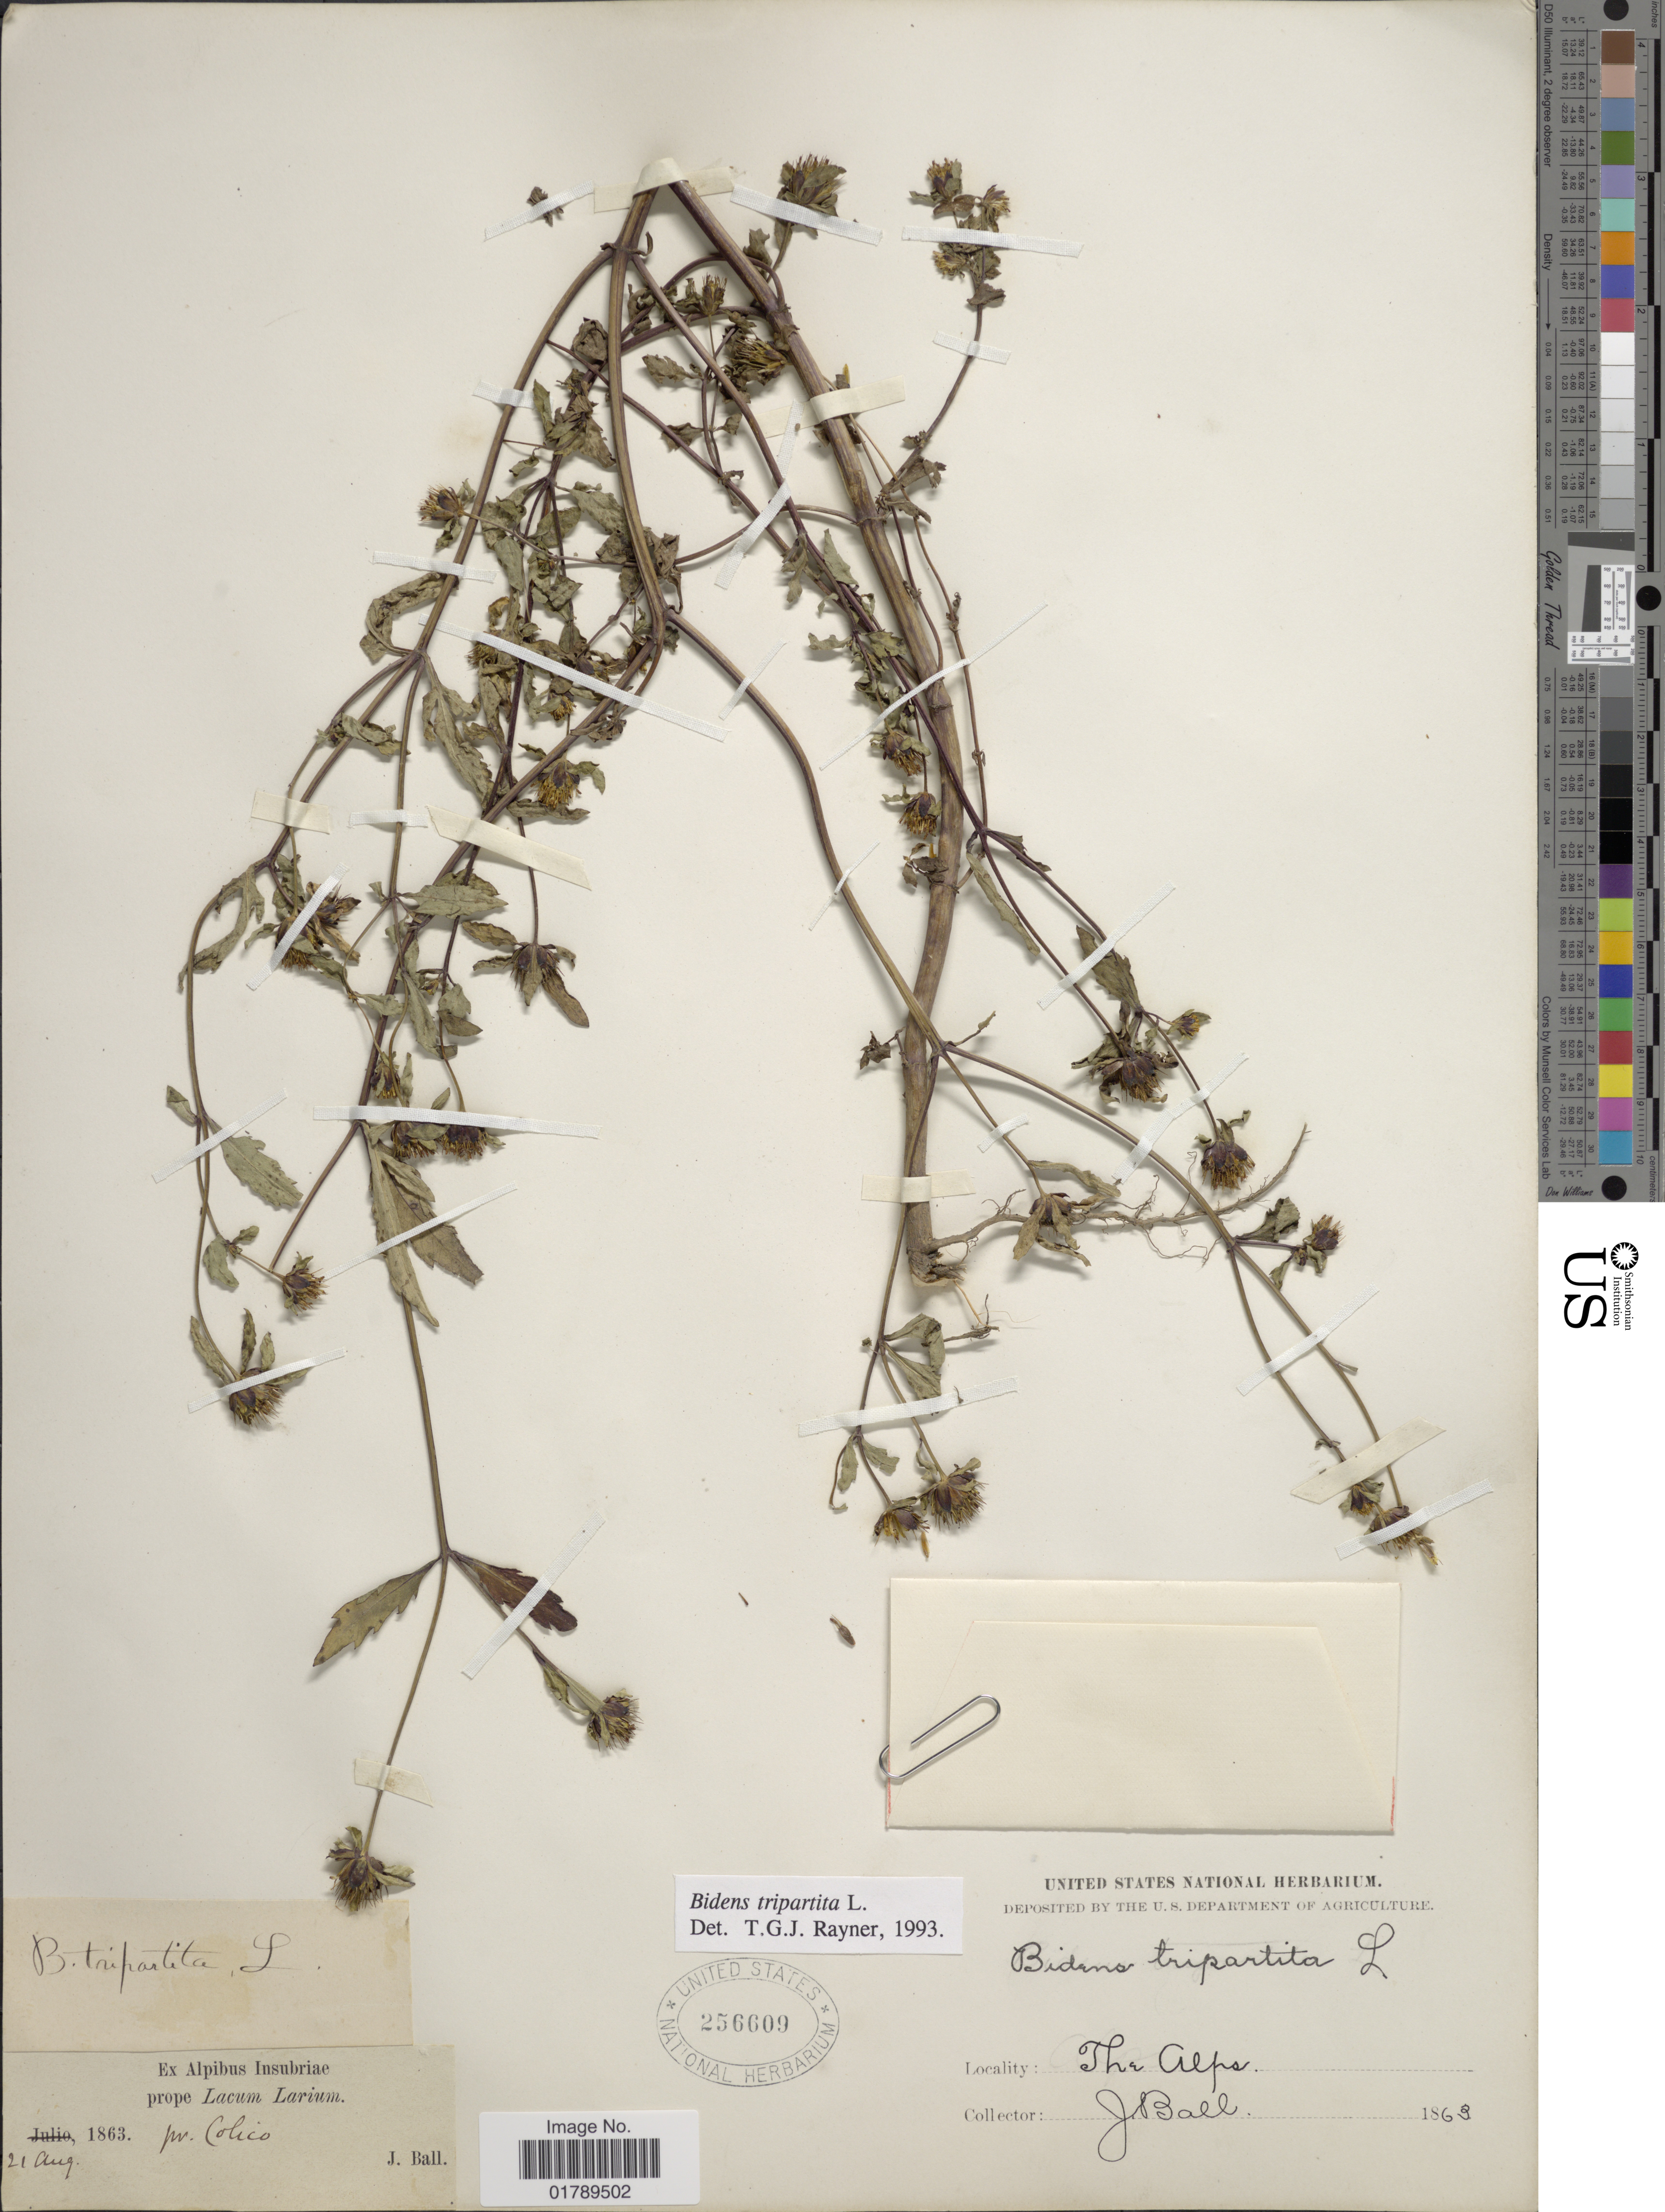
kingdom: Plantae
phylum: Tracheophyta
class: Magnoliopsida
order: Asterales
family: Asteraceae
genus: Bidens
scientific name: Bidens tripartita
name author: L.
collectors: J. Ball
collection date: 1863-08-21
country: Italy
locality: Pr. Colico. The Alps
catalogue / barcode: US 256609